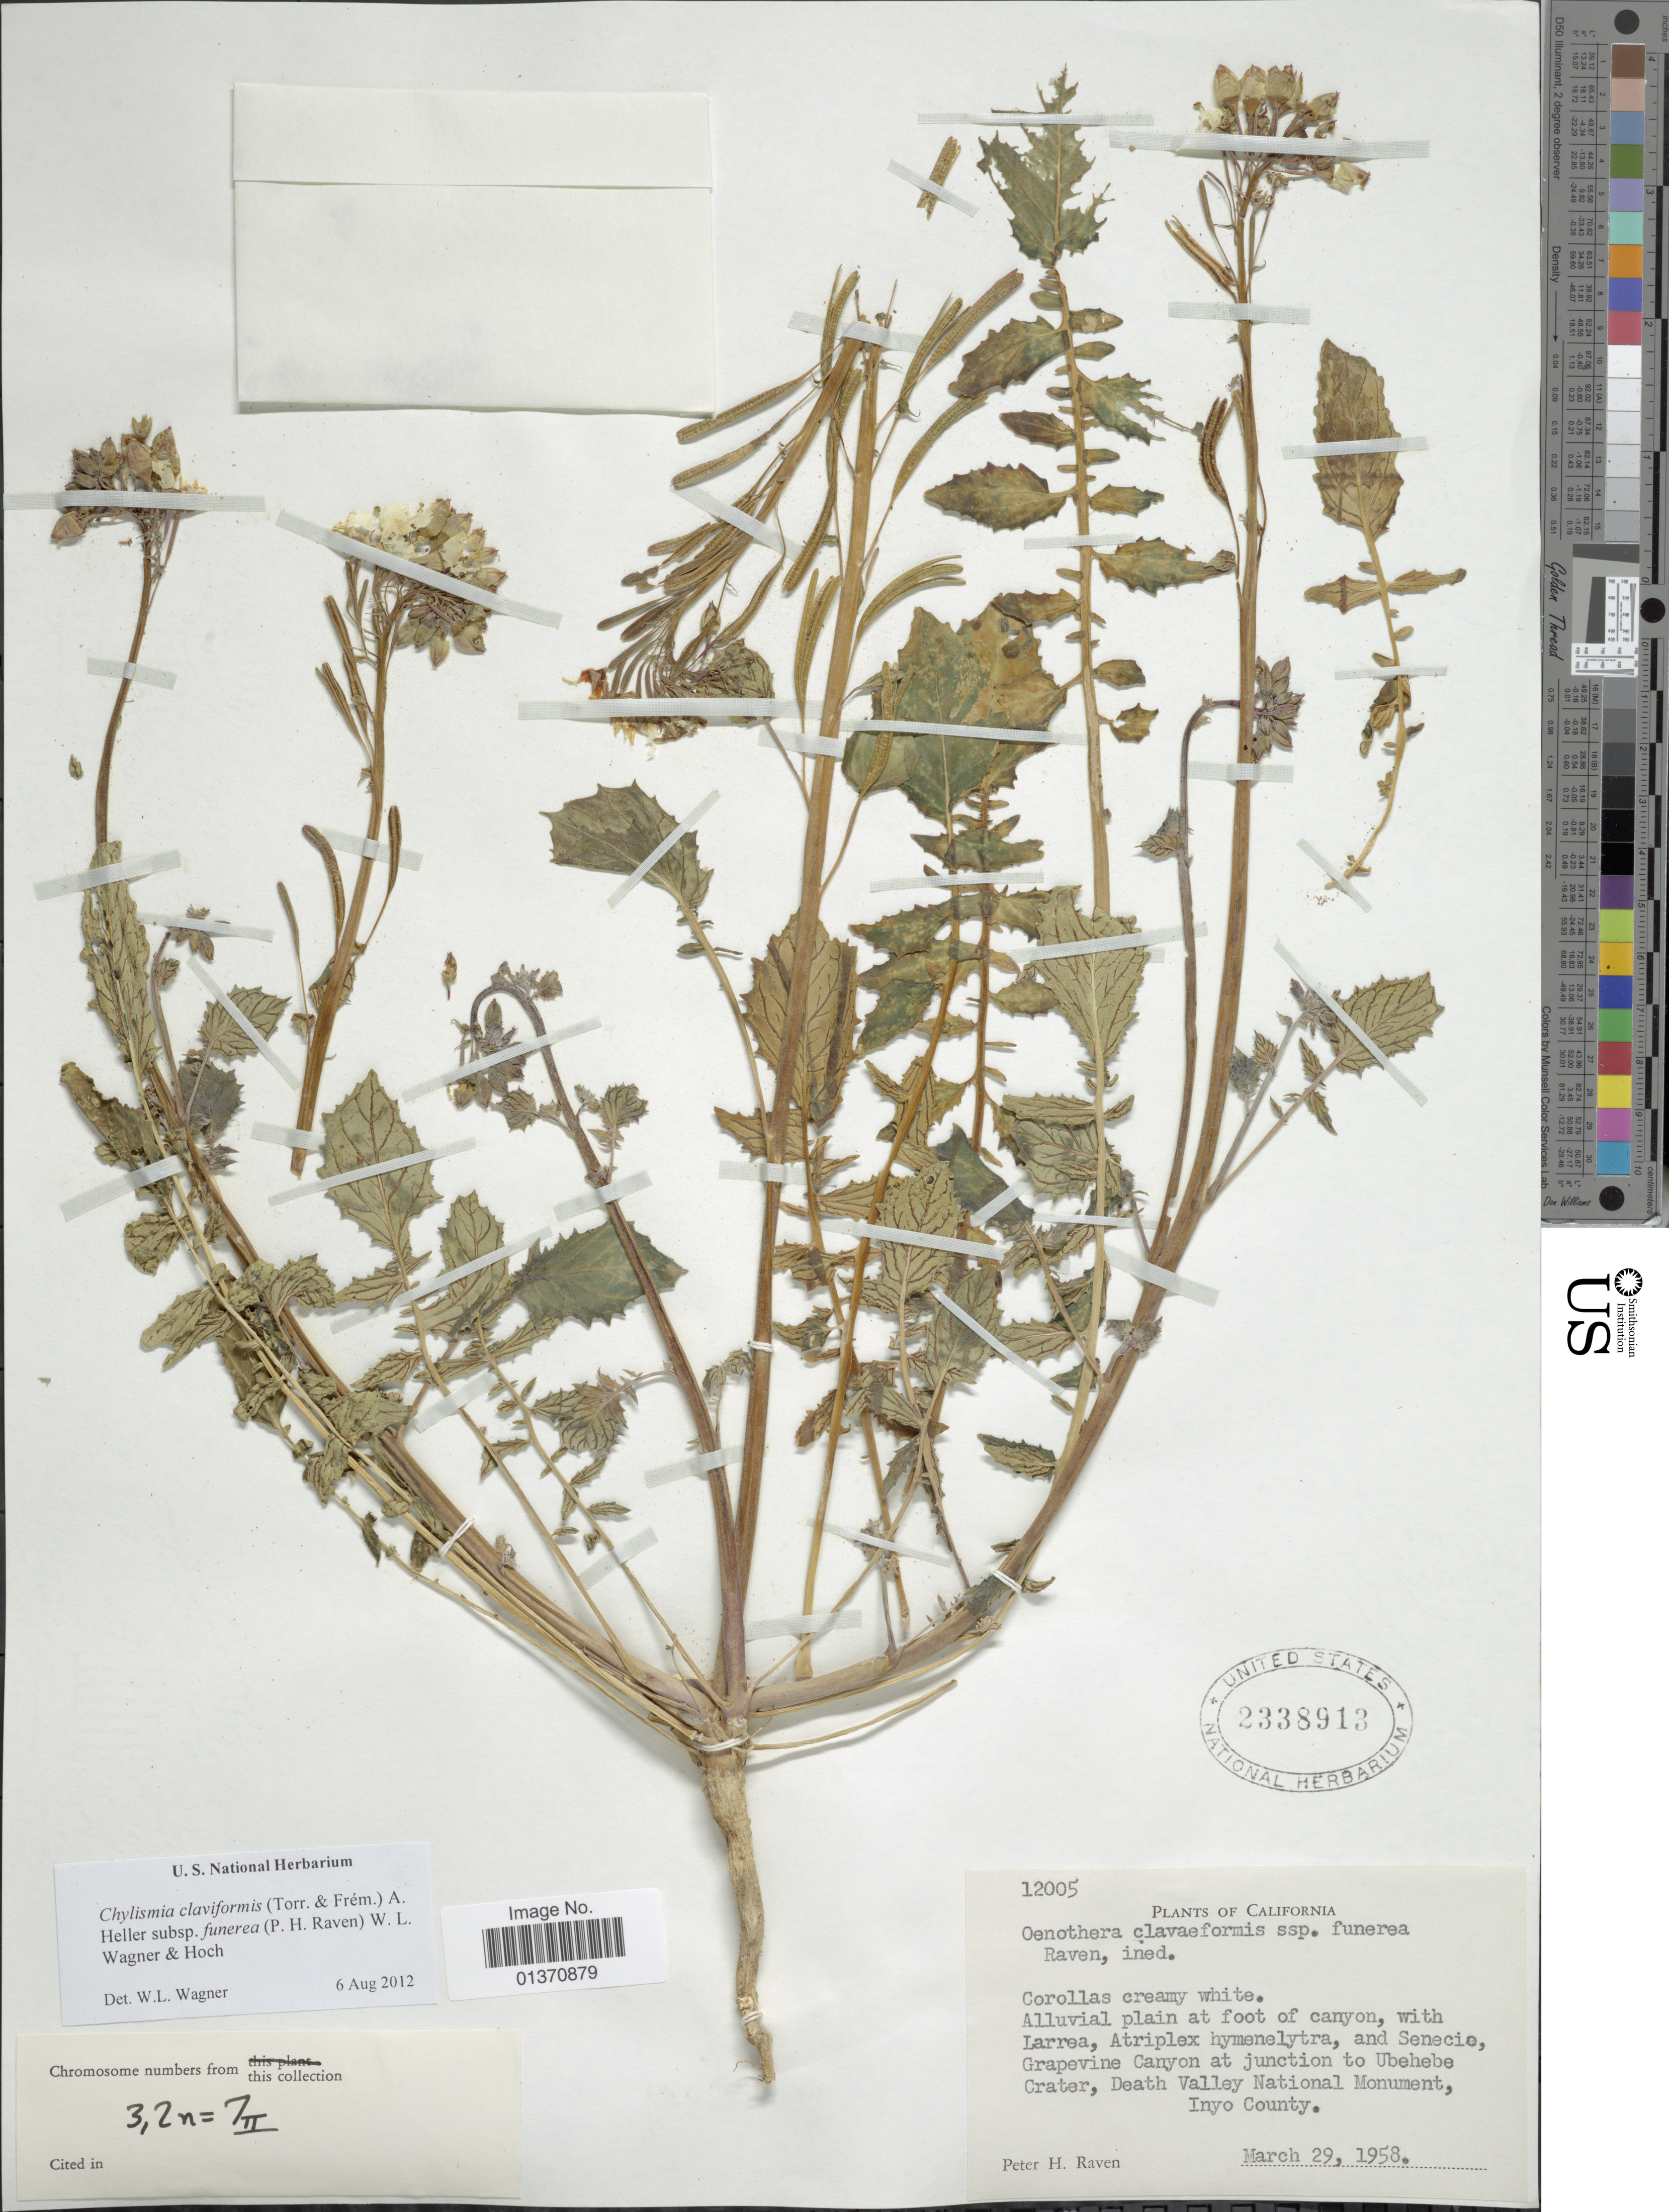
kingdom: Plantae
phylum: Tracheophyta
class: Magnoliopsida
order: Myrtales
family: Onagraceae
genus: Chylismia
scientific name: Chylismia claviformis subsp. funerea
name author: (P.H. Raven) W.L. Wagner & Hoch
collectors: P. H. Raven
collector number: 12005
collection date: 1958-03-29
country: United States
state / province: California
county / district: Inyo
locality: Grapevine Canyon at junction to Ubehebe Crater, Death Valley National Monument, Inyo County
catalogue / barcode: US 2338913